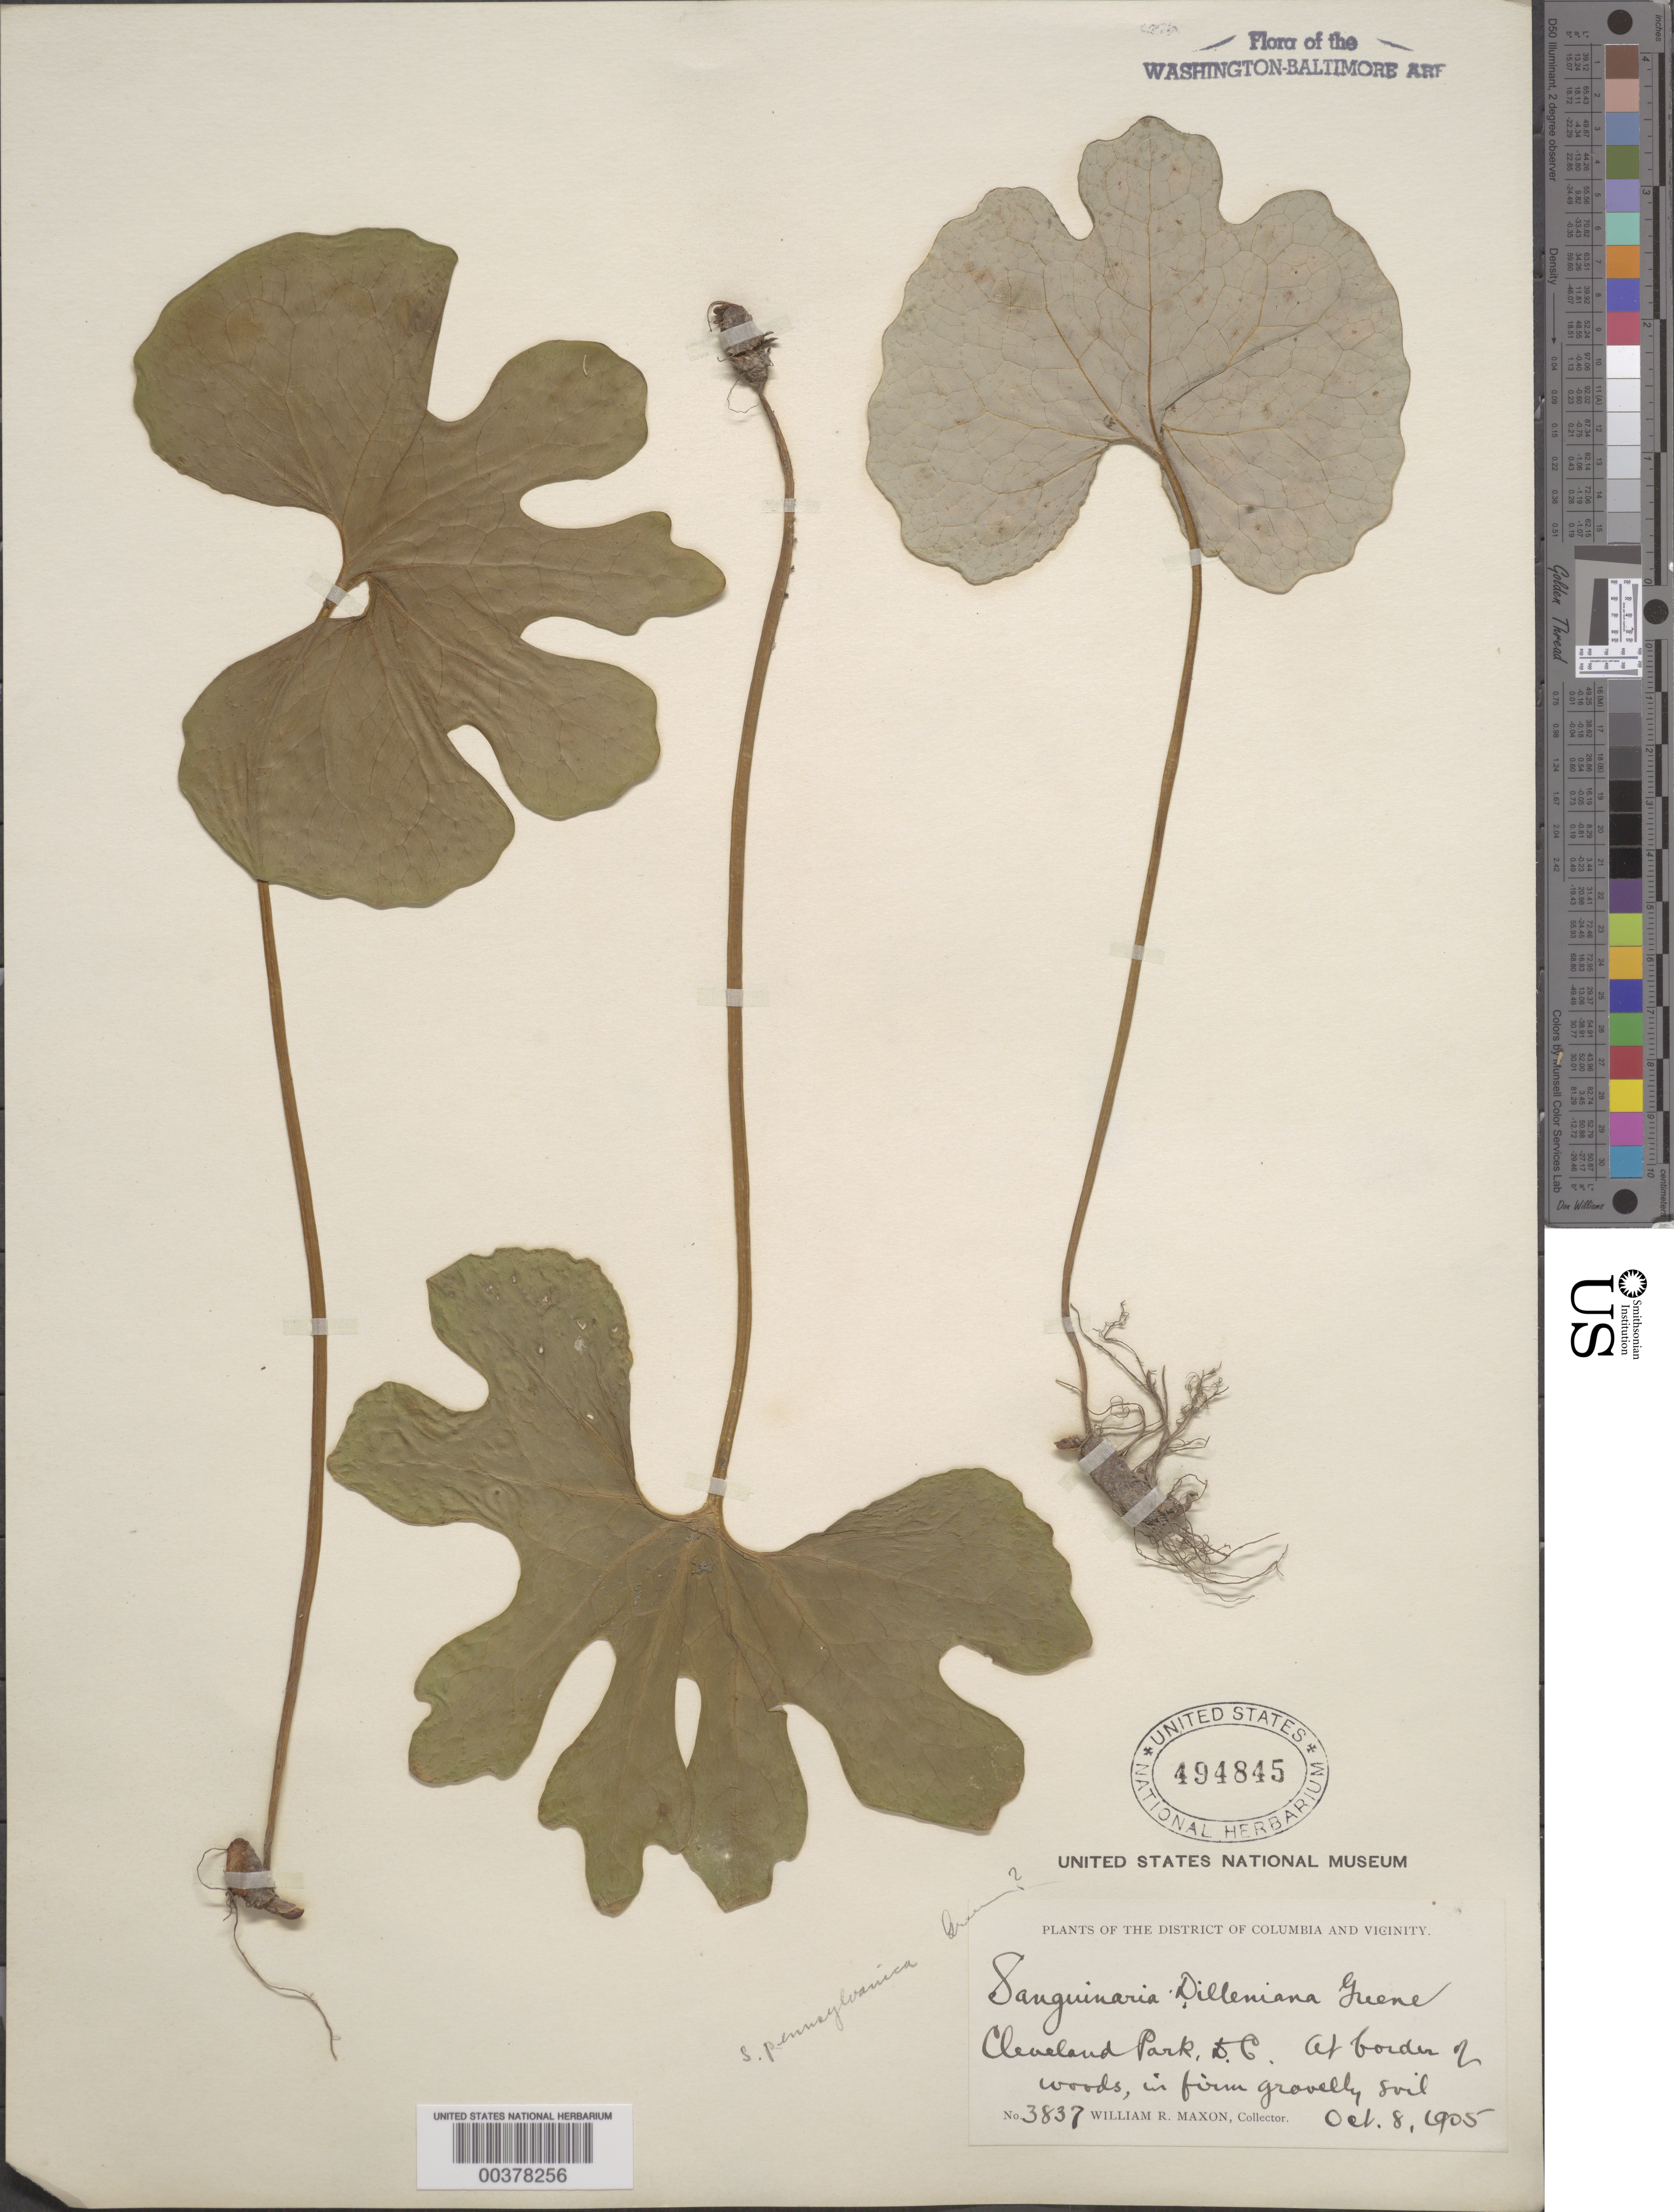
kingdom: Plantae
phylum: Tracheophyta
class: Magnoliopsida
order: Ranunculales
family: Papaveraceae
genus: Sanguinaria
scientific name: Sanguinaria canadensis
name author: L.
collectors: W. R. Maxon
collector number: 3837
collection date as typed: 08 Oct 1905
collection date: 1905-10-08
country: United States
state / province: District of Columbia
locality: Cleveland Park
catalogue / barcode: US 494845